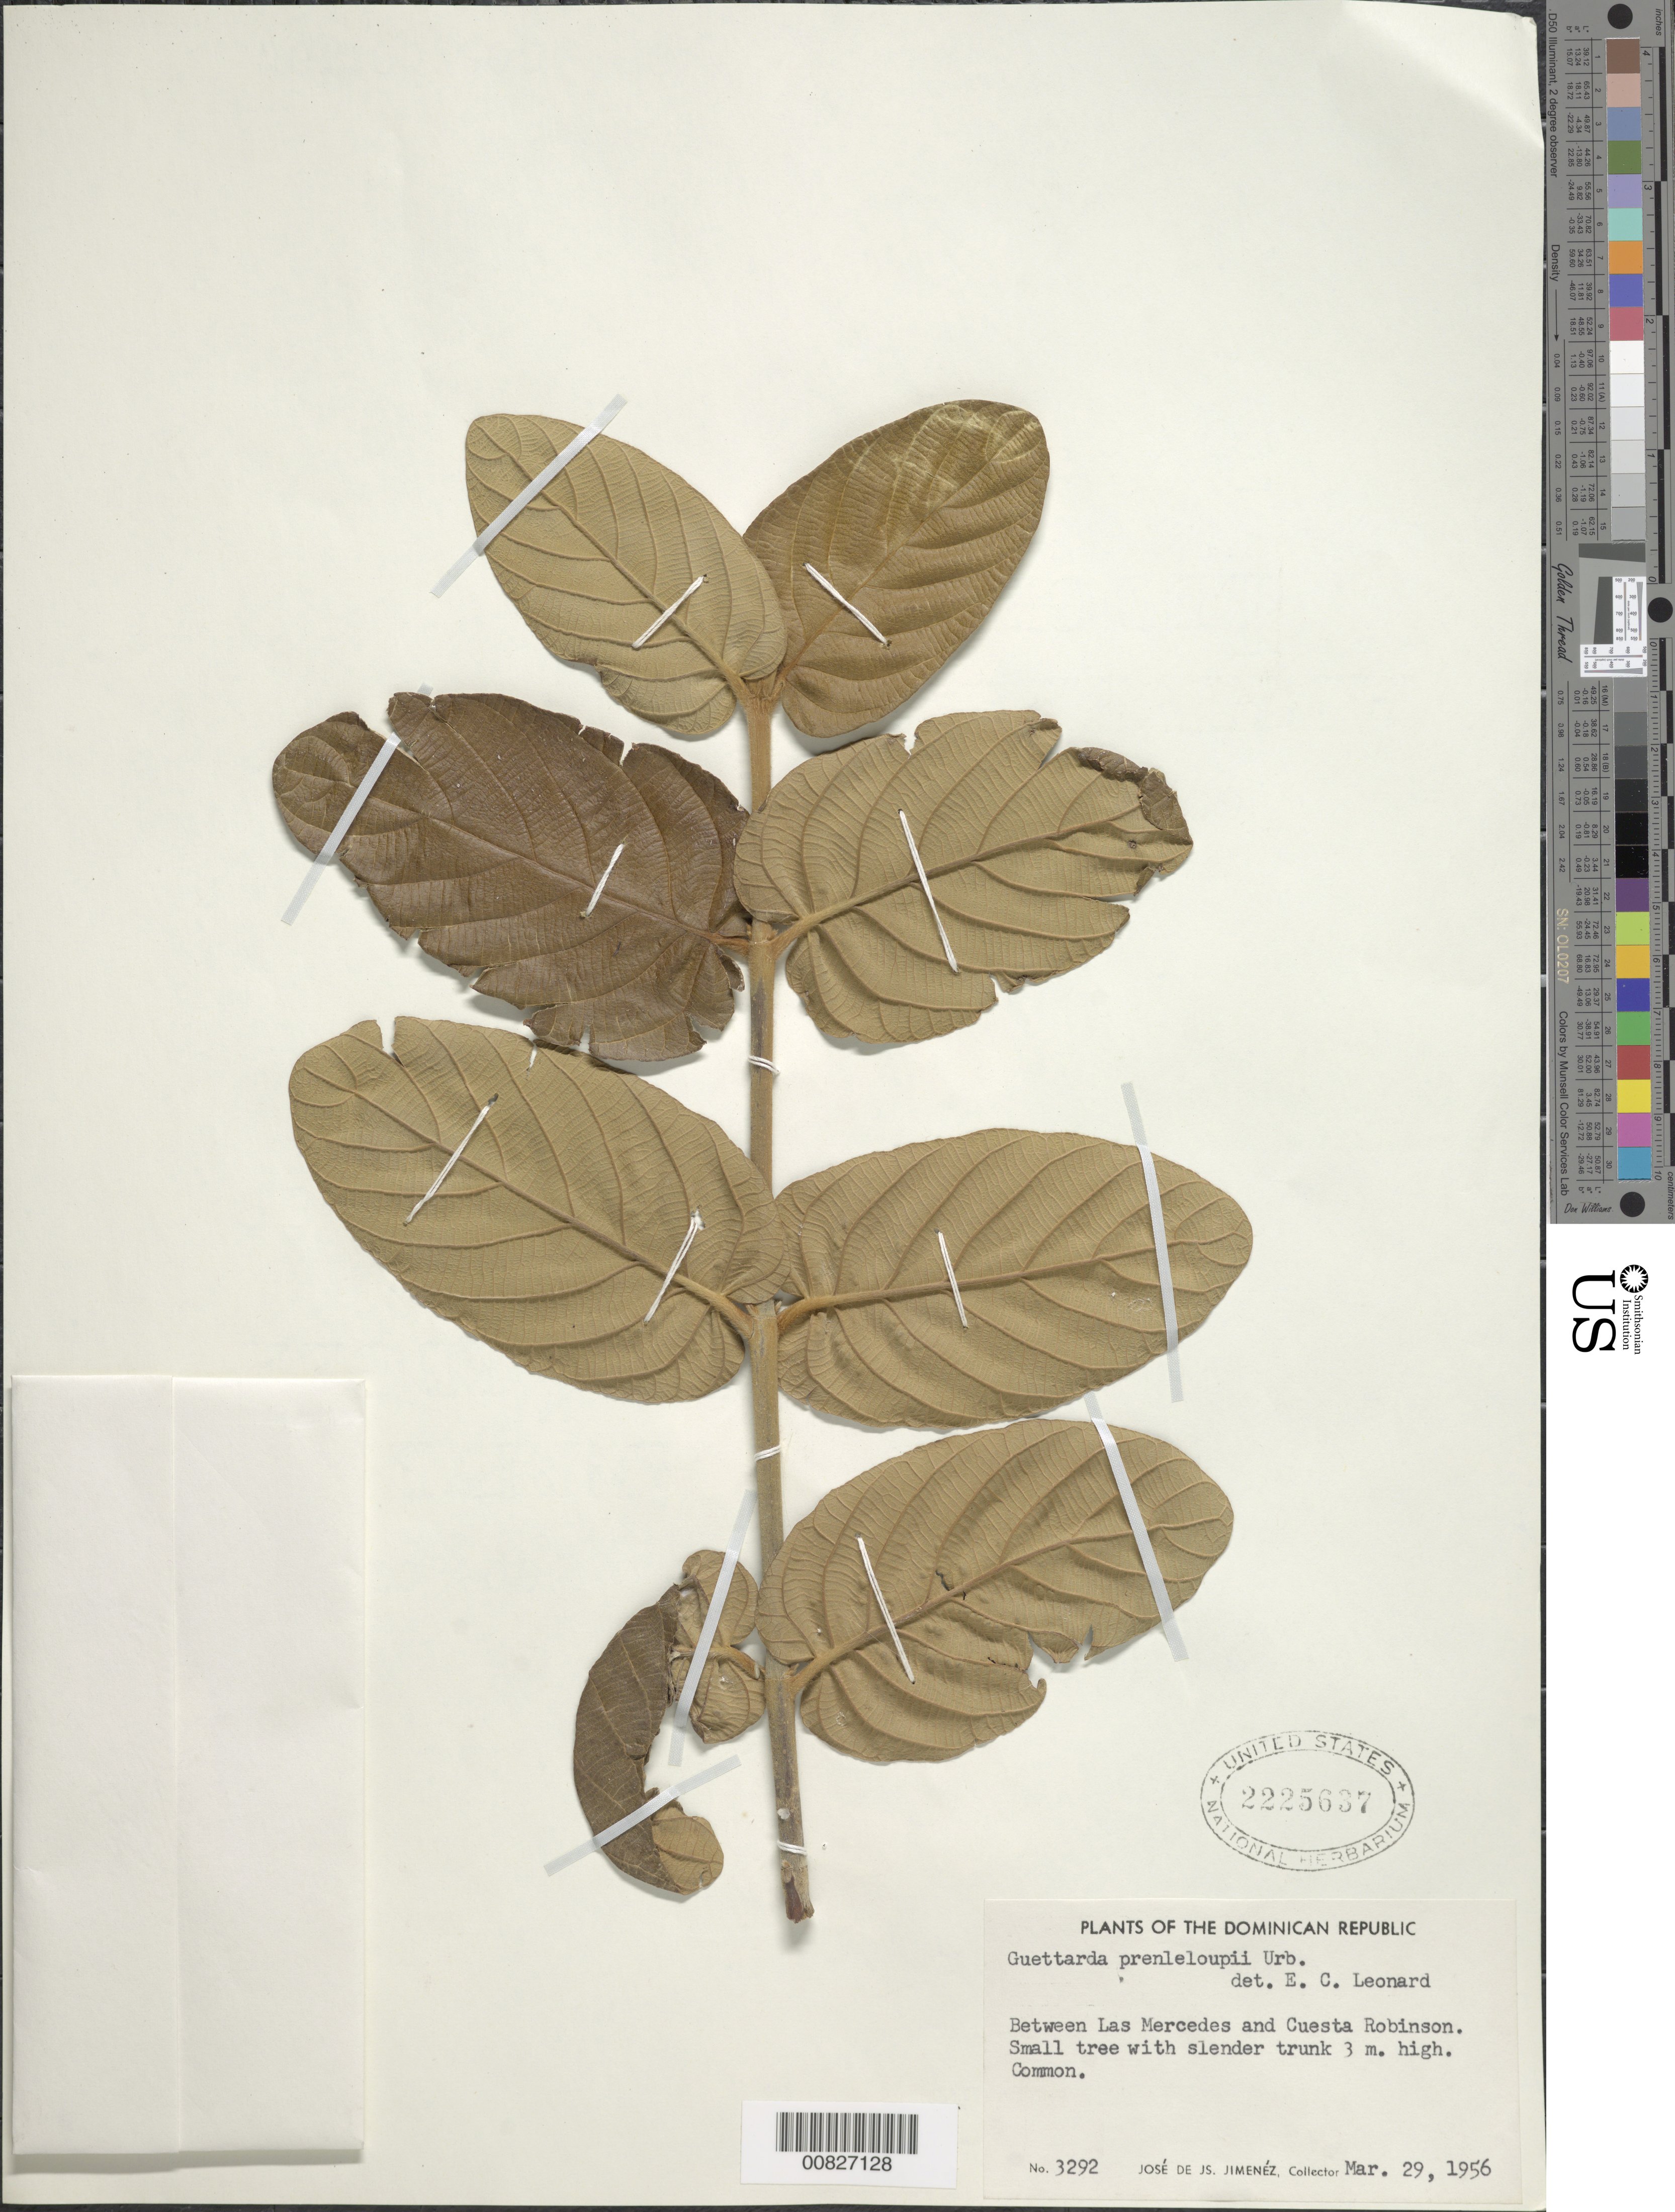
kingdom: Plantae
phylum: Tracheophyta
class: Magnoliopsida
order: Gentianales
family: Rubiaceae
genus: Guettarda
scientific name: Guettarda prenleloupii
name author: Urb.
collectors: J. J. Jiménez Almonte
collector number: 3292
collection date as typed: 29 Mar 1956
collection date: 1956-03-29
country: Dominican Republic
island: Hispaniola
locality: Between Las Mercedes and Cuesta Robinson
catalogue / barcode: US 2225637